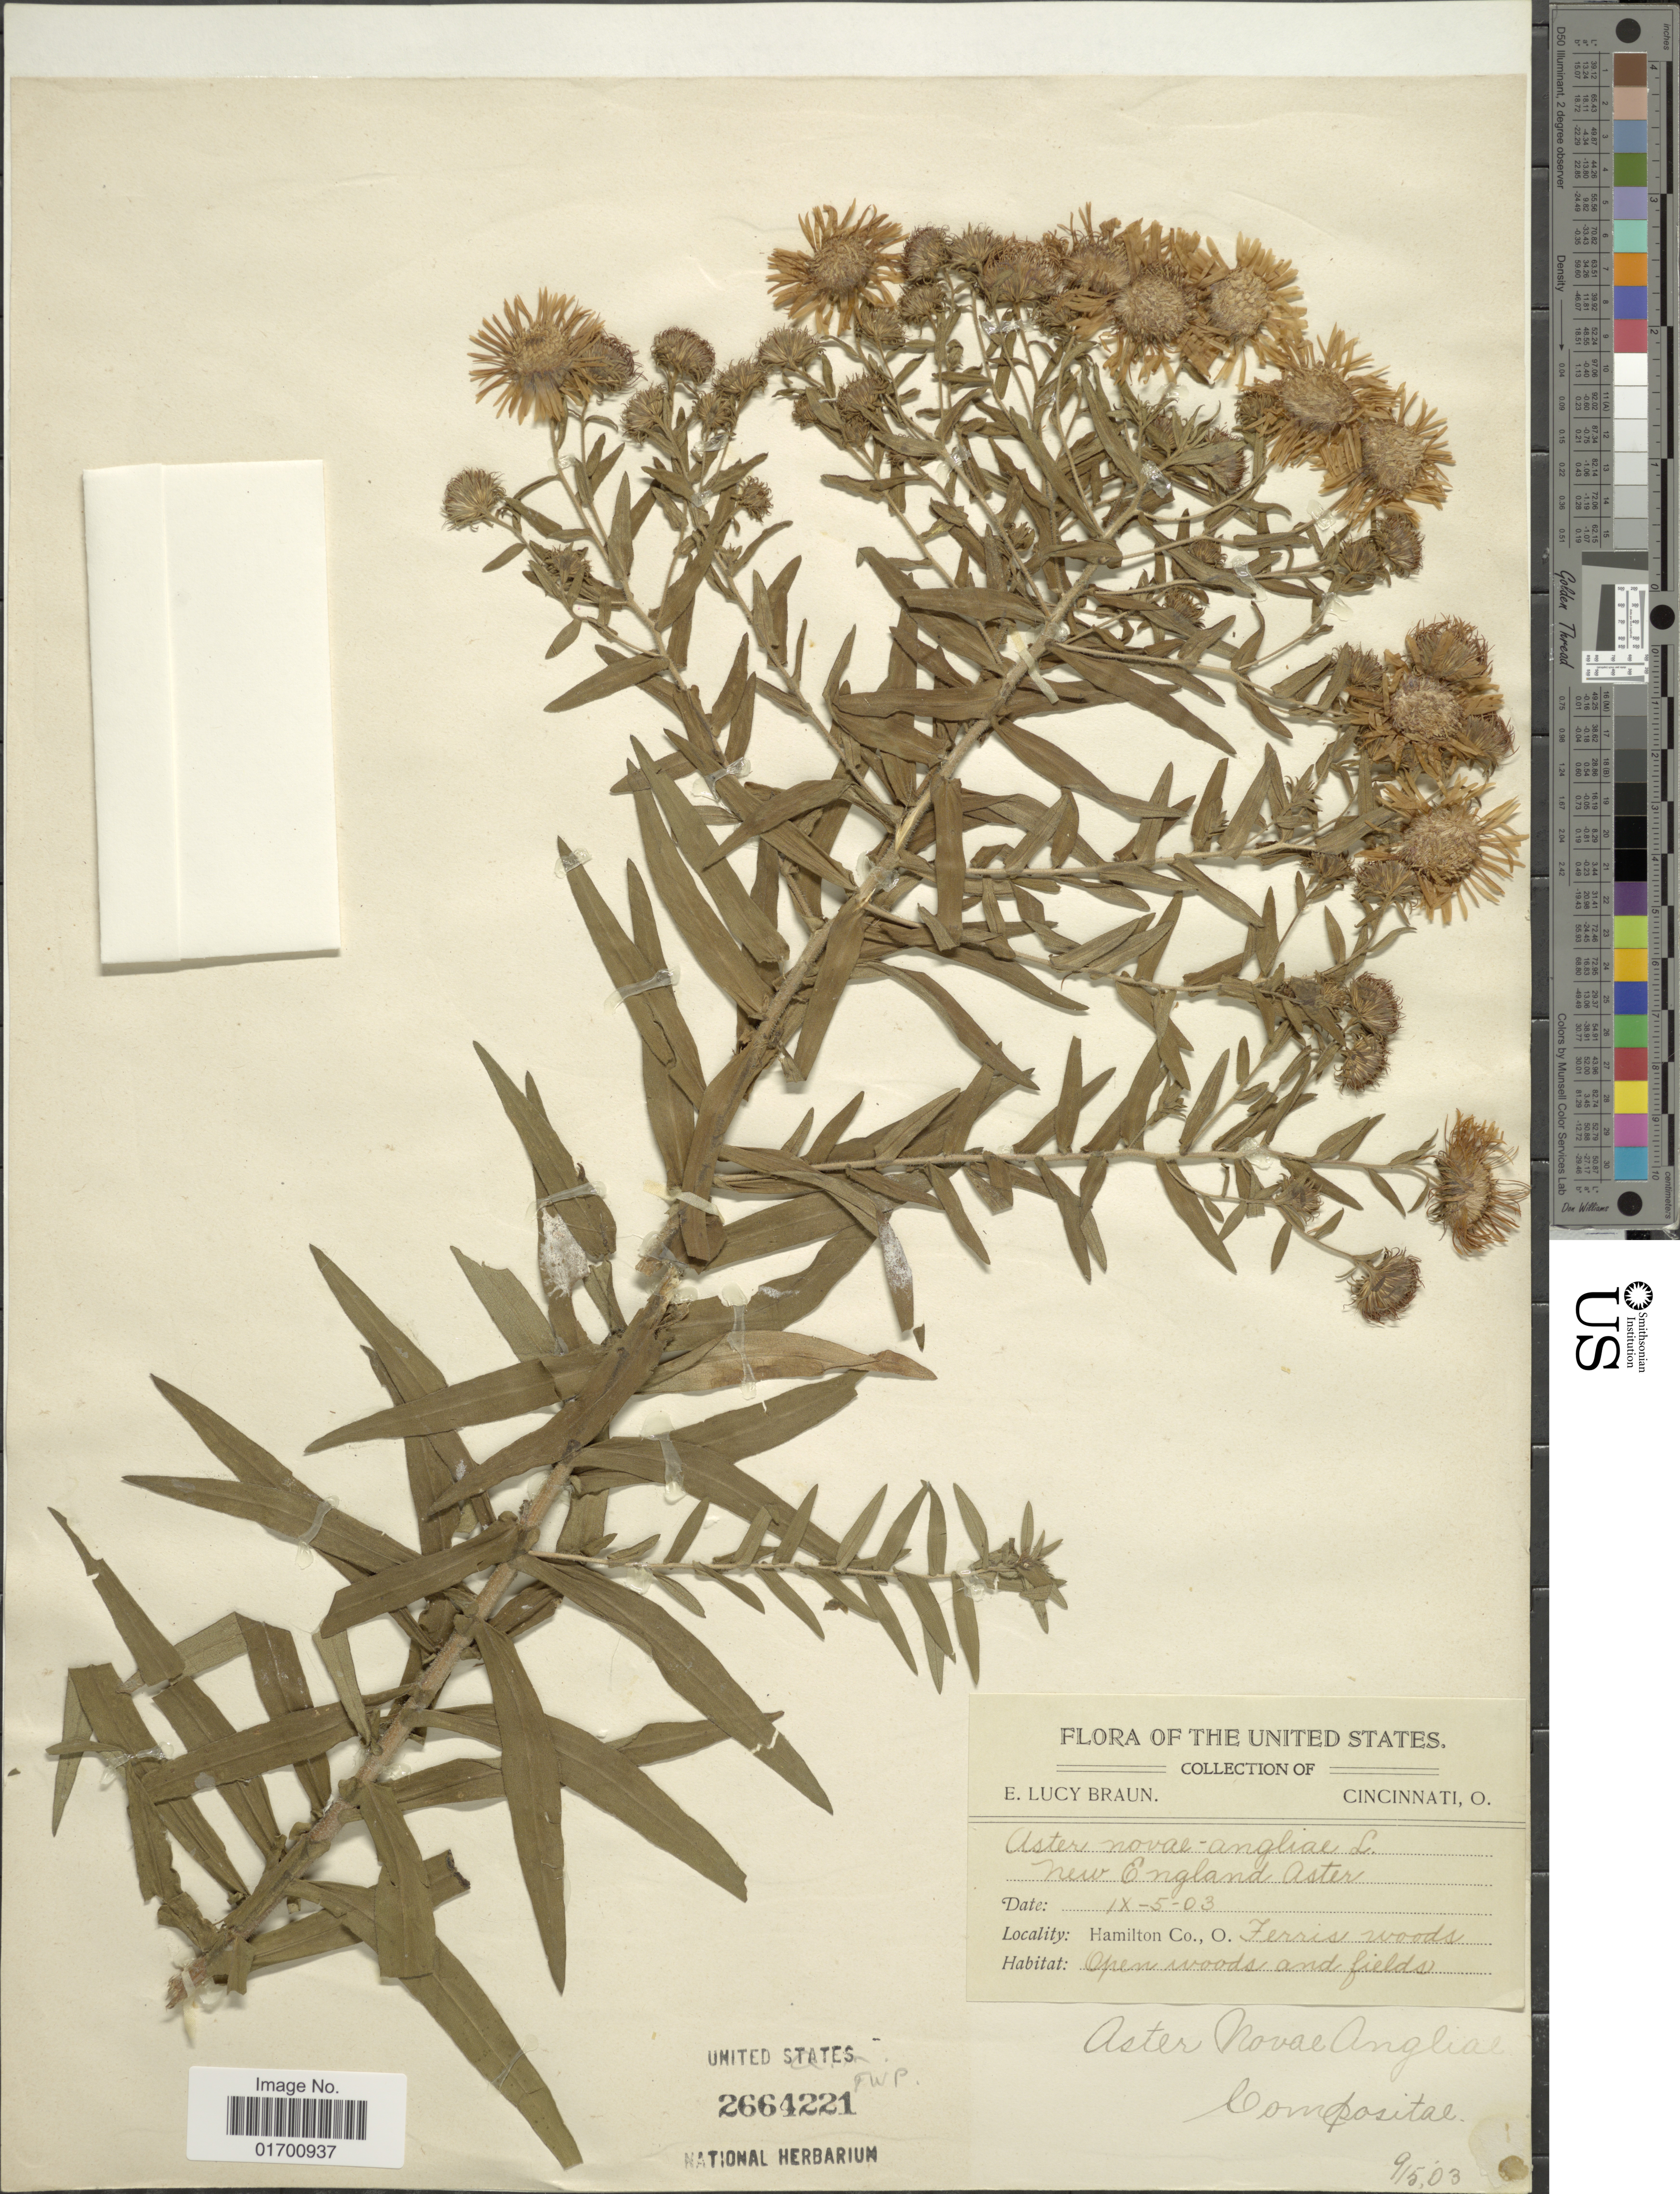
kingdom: Plantae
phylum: Tracheophyta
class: Magnoliopsida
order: Asterales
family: Asteraceae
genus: Symphyotrichum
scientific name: Symphyotrichum novae-angliae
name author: (L.) G.L. Nesom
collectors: E. L. Braun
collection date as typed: Transcribed d/m/y: 5/9/3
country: United States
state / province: Ohio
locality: O. New England Aster.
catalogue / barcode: US 2664221